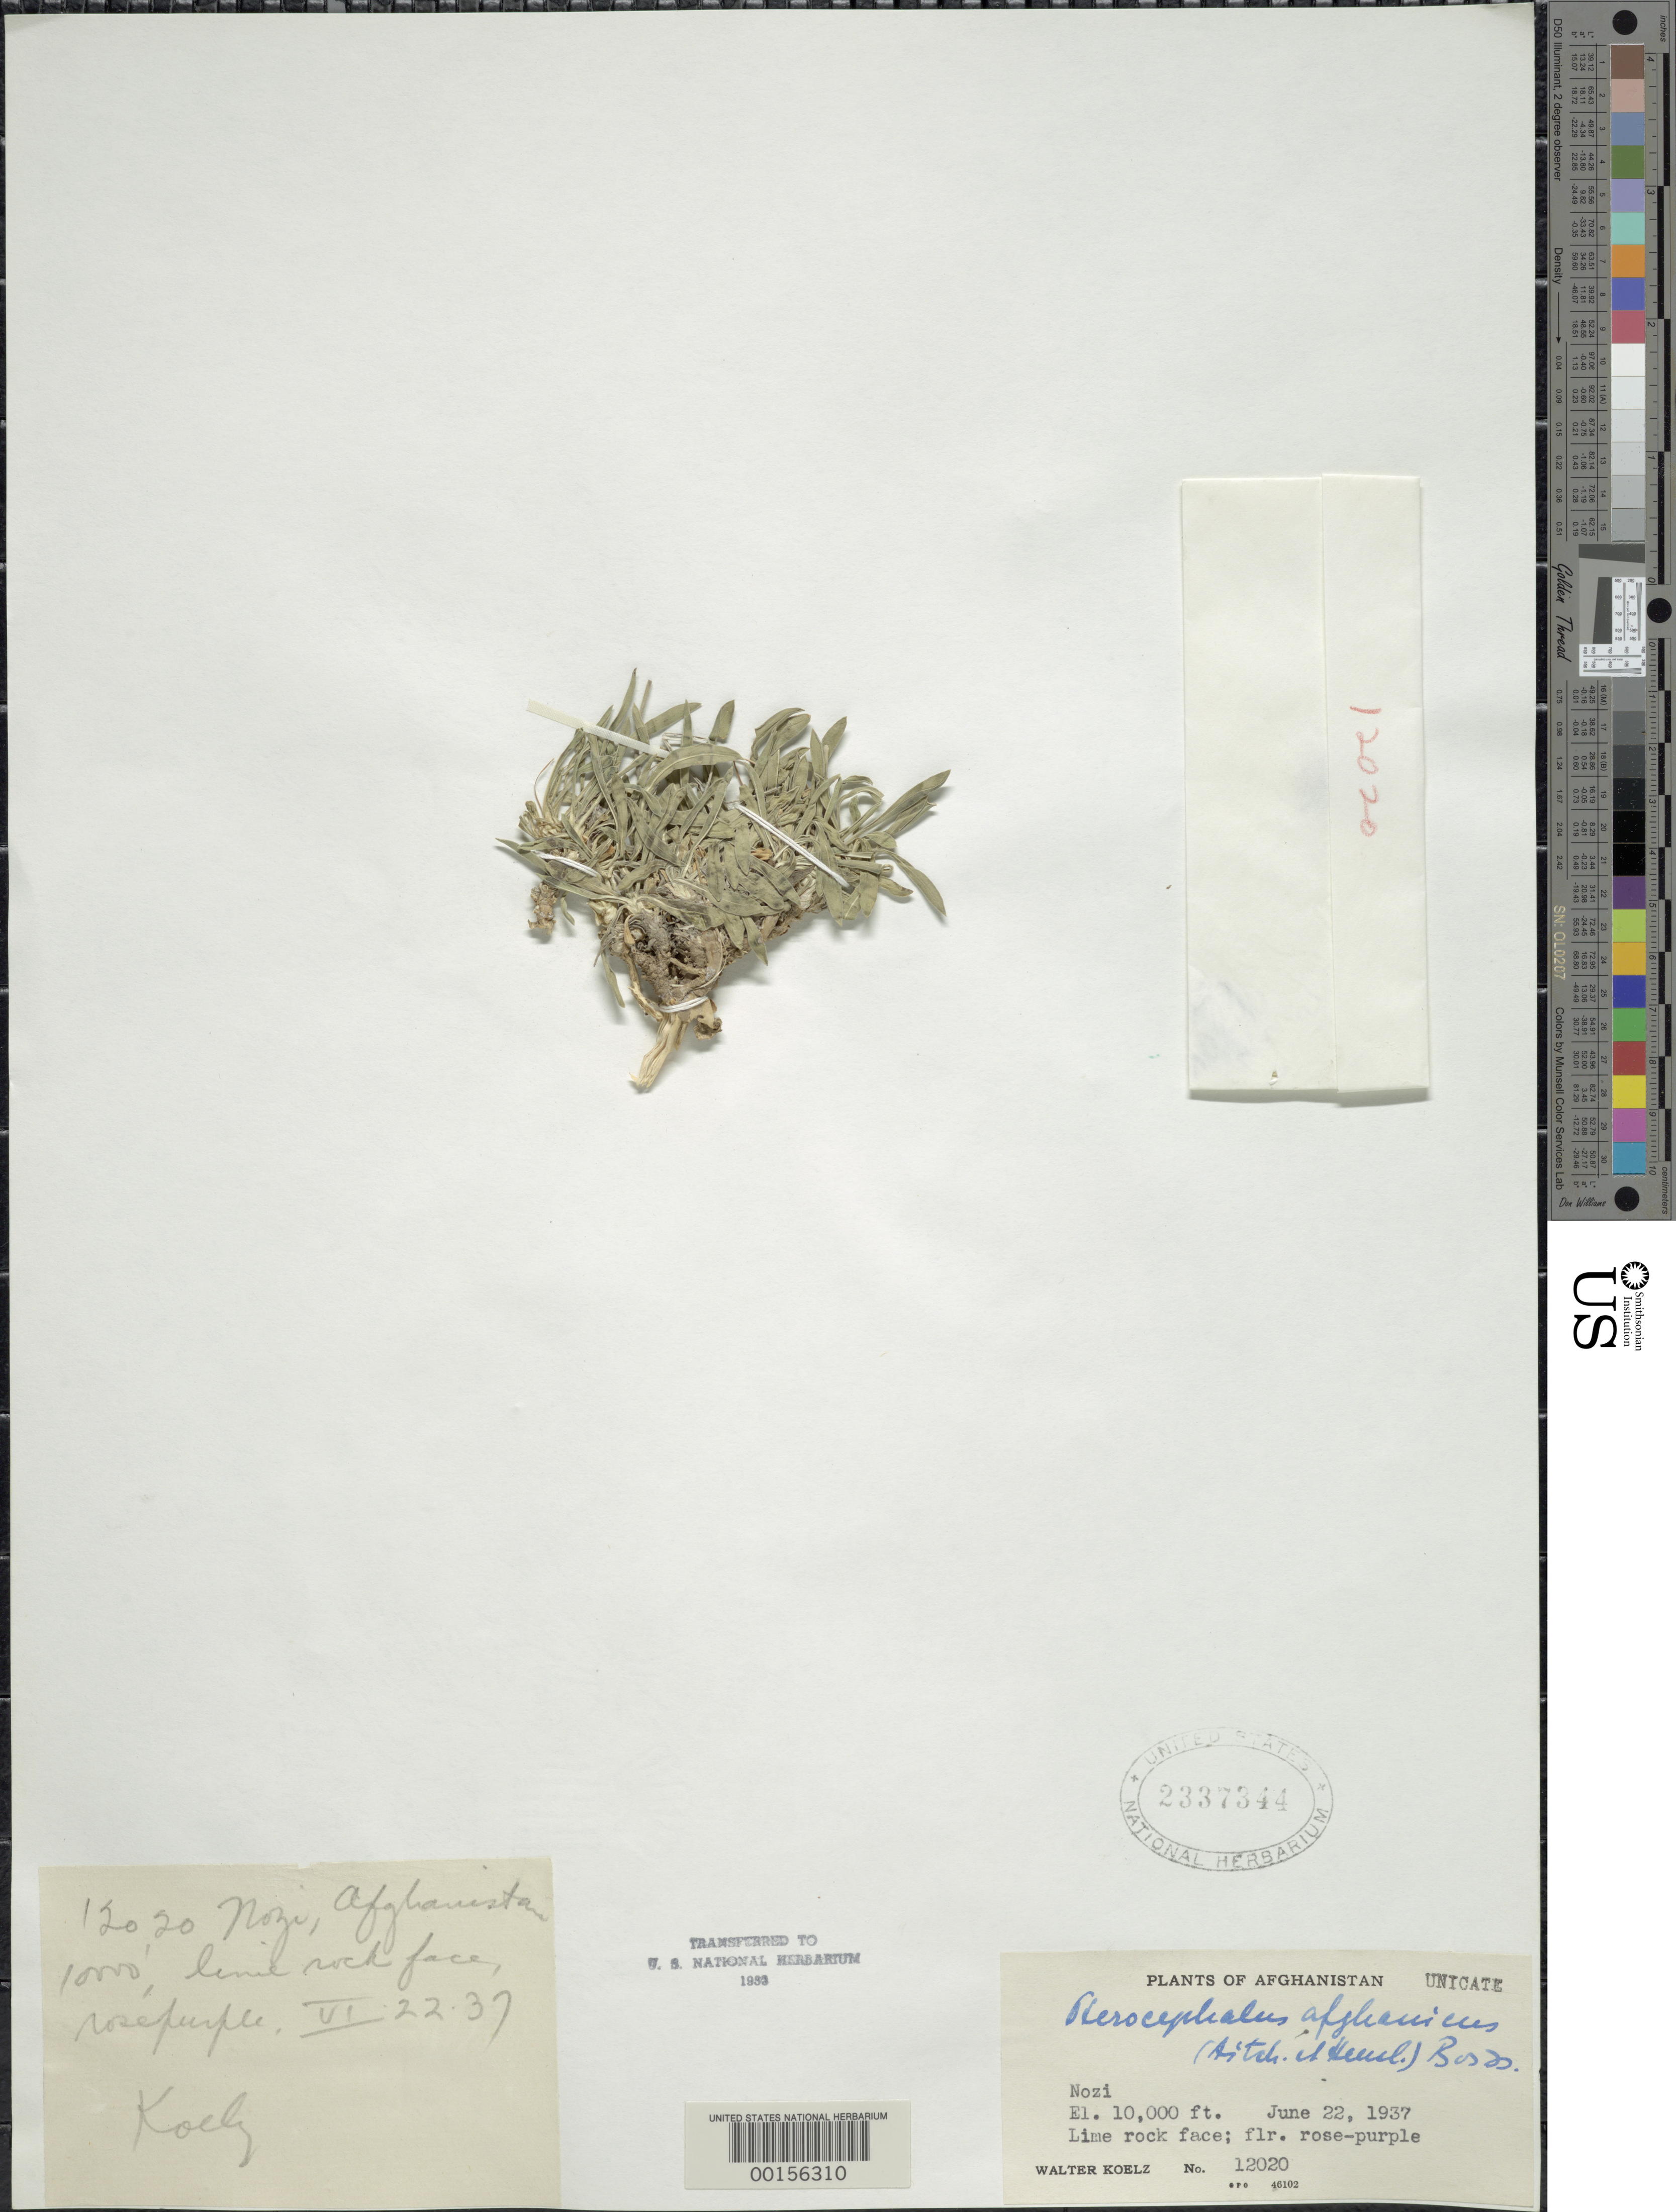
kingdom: Plantae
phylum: Tracheophyta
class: Magnoliopsida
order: Dipsacales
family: Caprifoliaceae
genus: Pterocephalus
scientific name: Pterocephalus afghanicus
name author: (Aitch. & Hemsl.) Boiss.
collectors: W. N. Koelz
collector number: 12020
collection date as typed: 22 Jun 1937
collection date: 1937-06-22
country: Afghanistan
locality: Nozi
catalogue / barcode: US 2337344